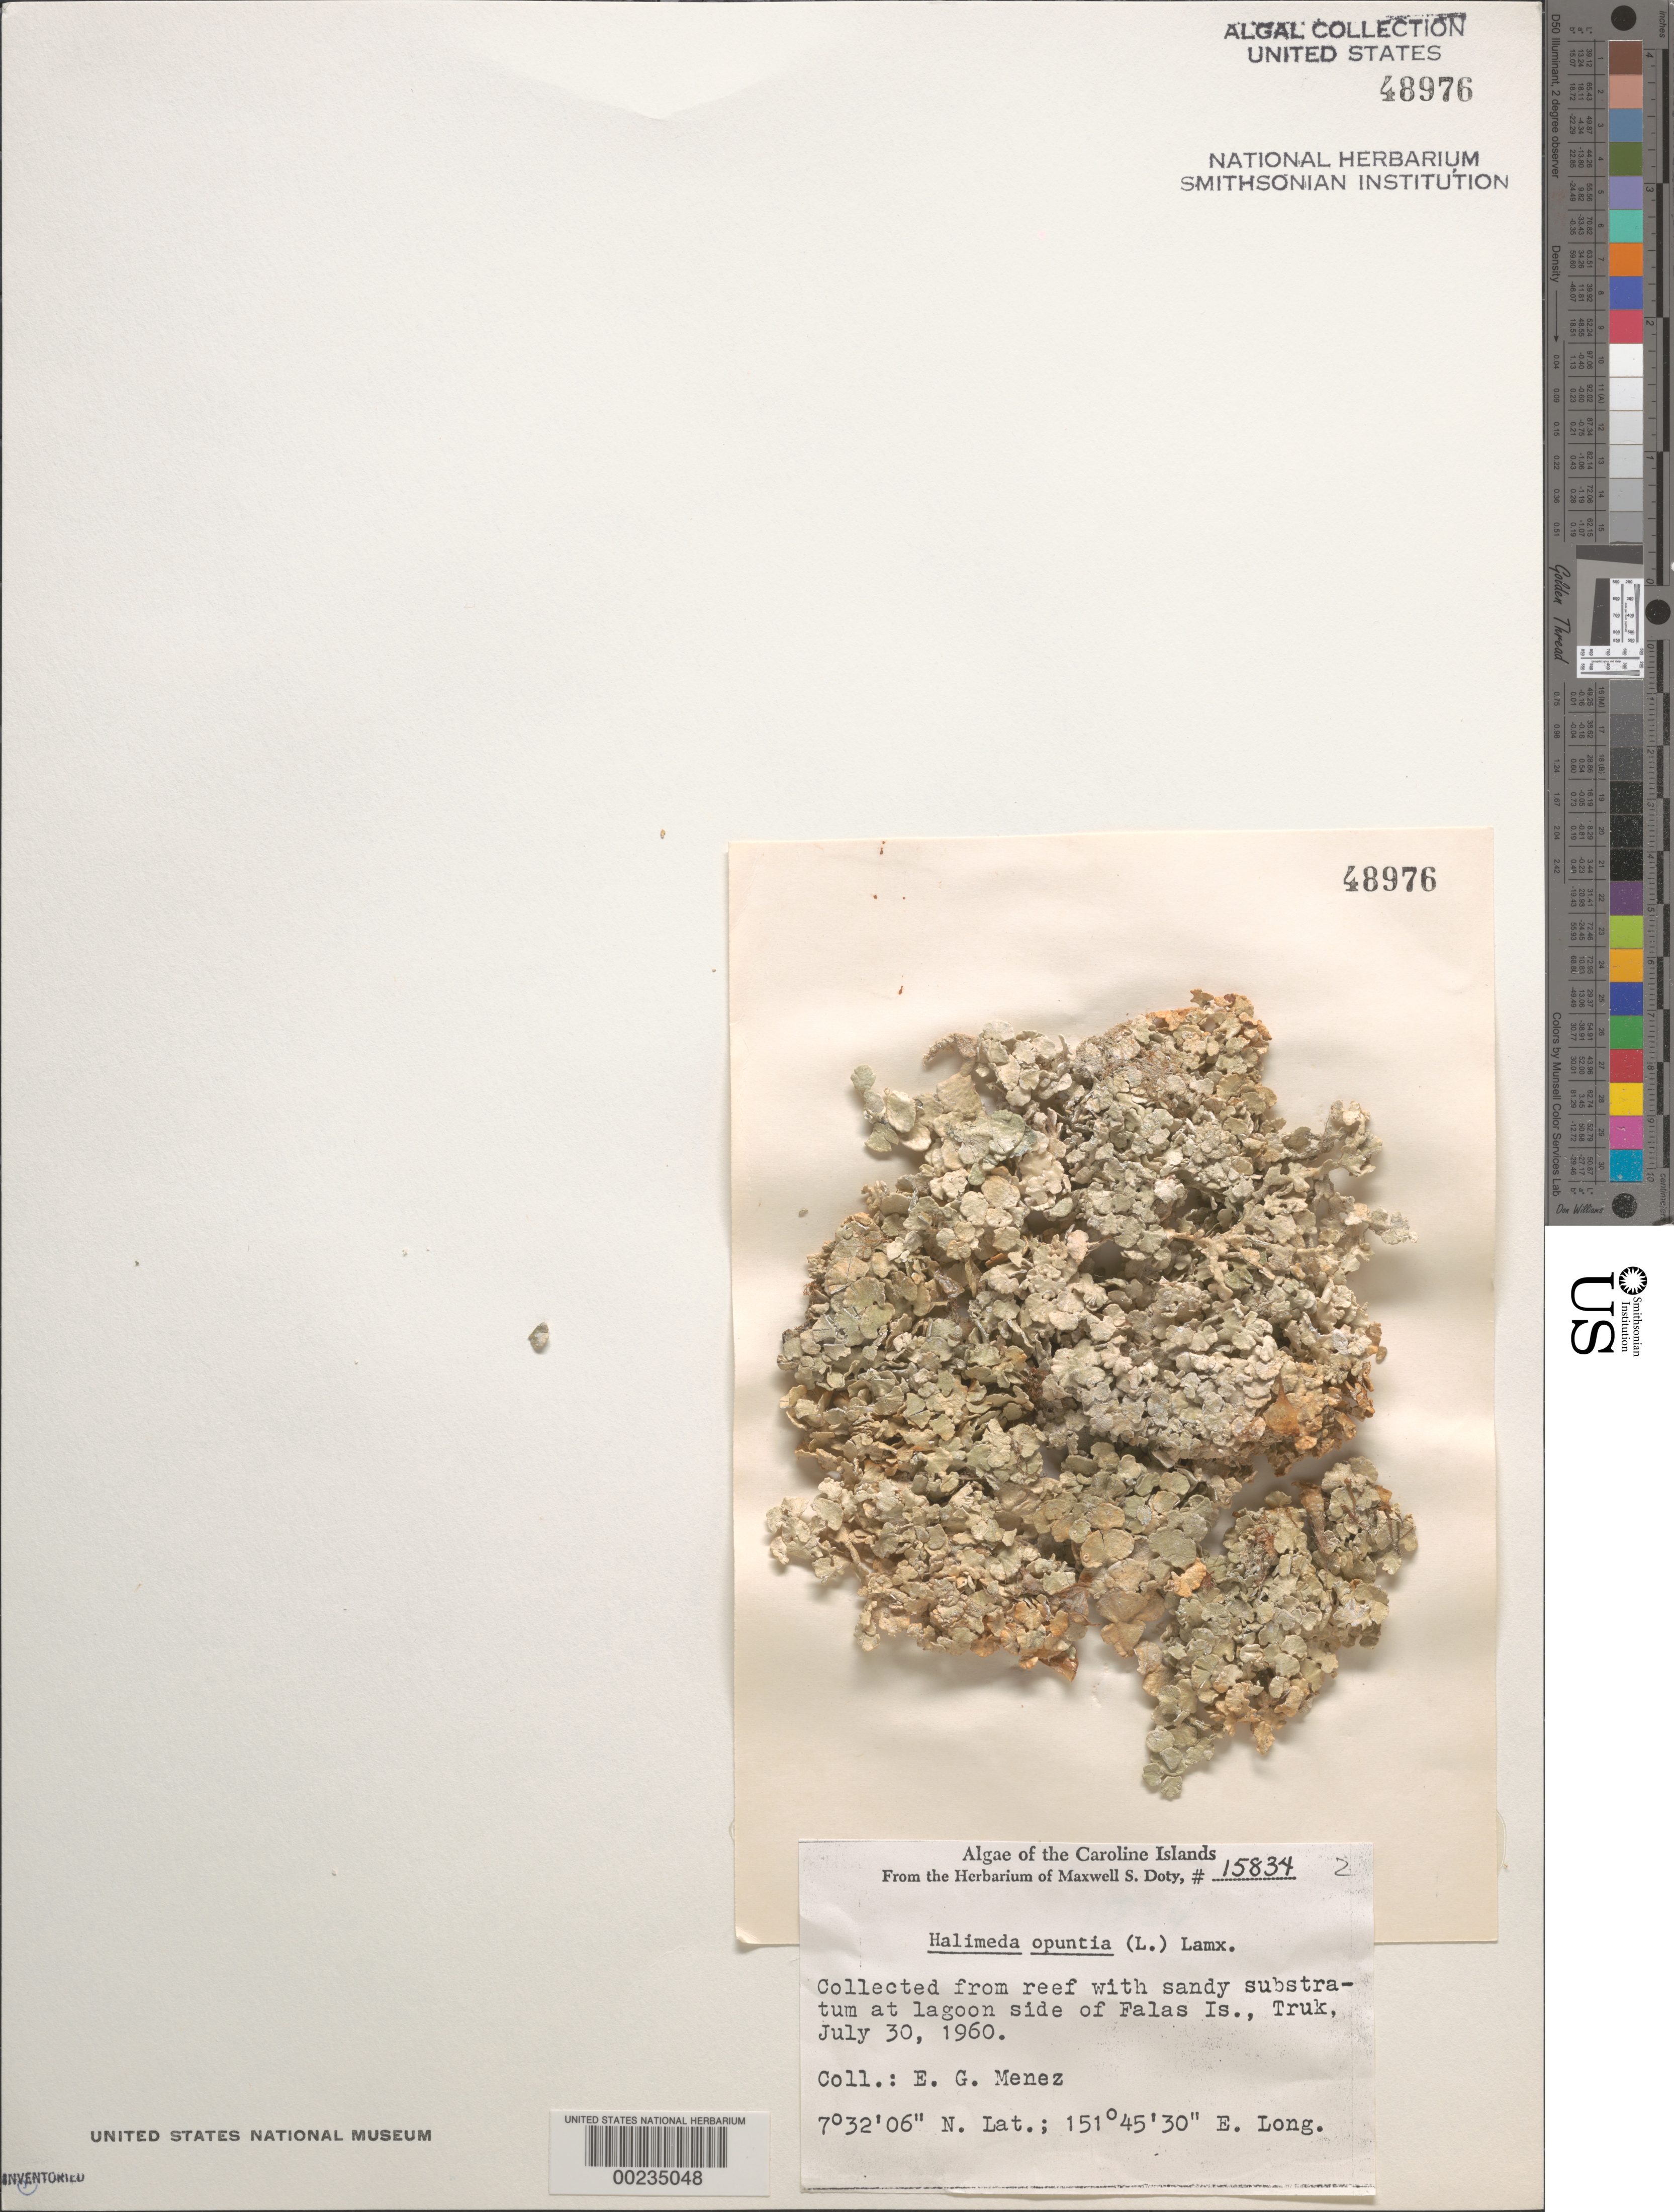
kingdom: Plantae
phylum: Chlorophyta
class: Ulvophyceae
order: Bryopsidales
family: Halimedaceae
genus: Halimeda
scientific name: Halimeda opuntia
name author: (L.) J.V.Lamouroux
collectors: Meñez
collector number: MSD 15834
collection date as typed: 30 Jul 1960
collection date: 1960-07-30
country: Micronesia, Federated States of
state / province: Truk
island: Falas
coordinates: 7 32' 06" N, 151 45' 30" E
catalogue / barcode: US 48976